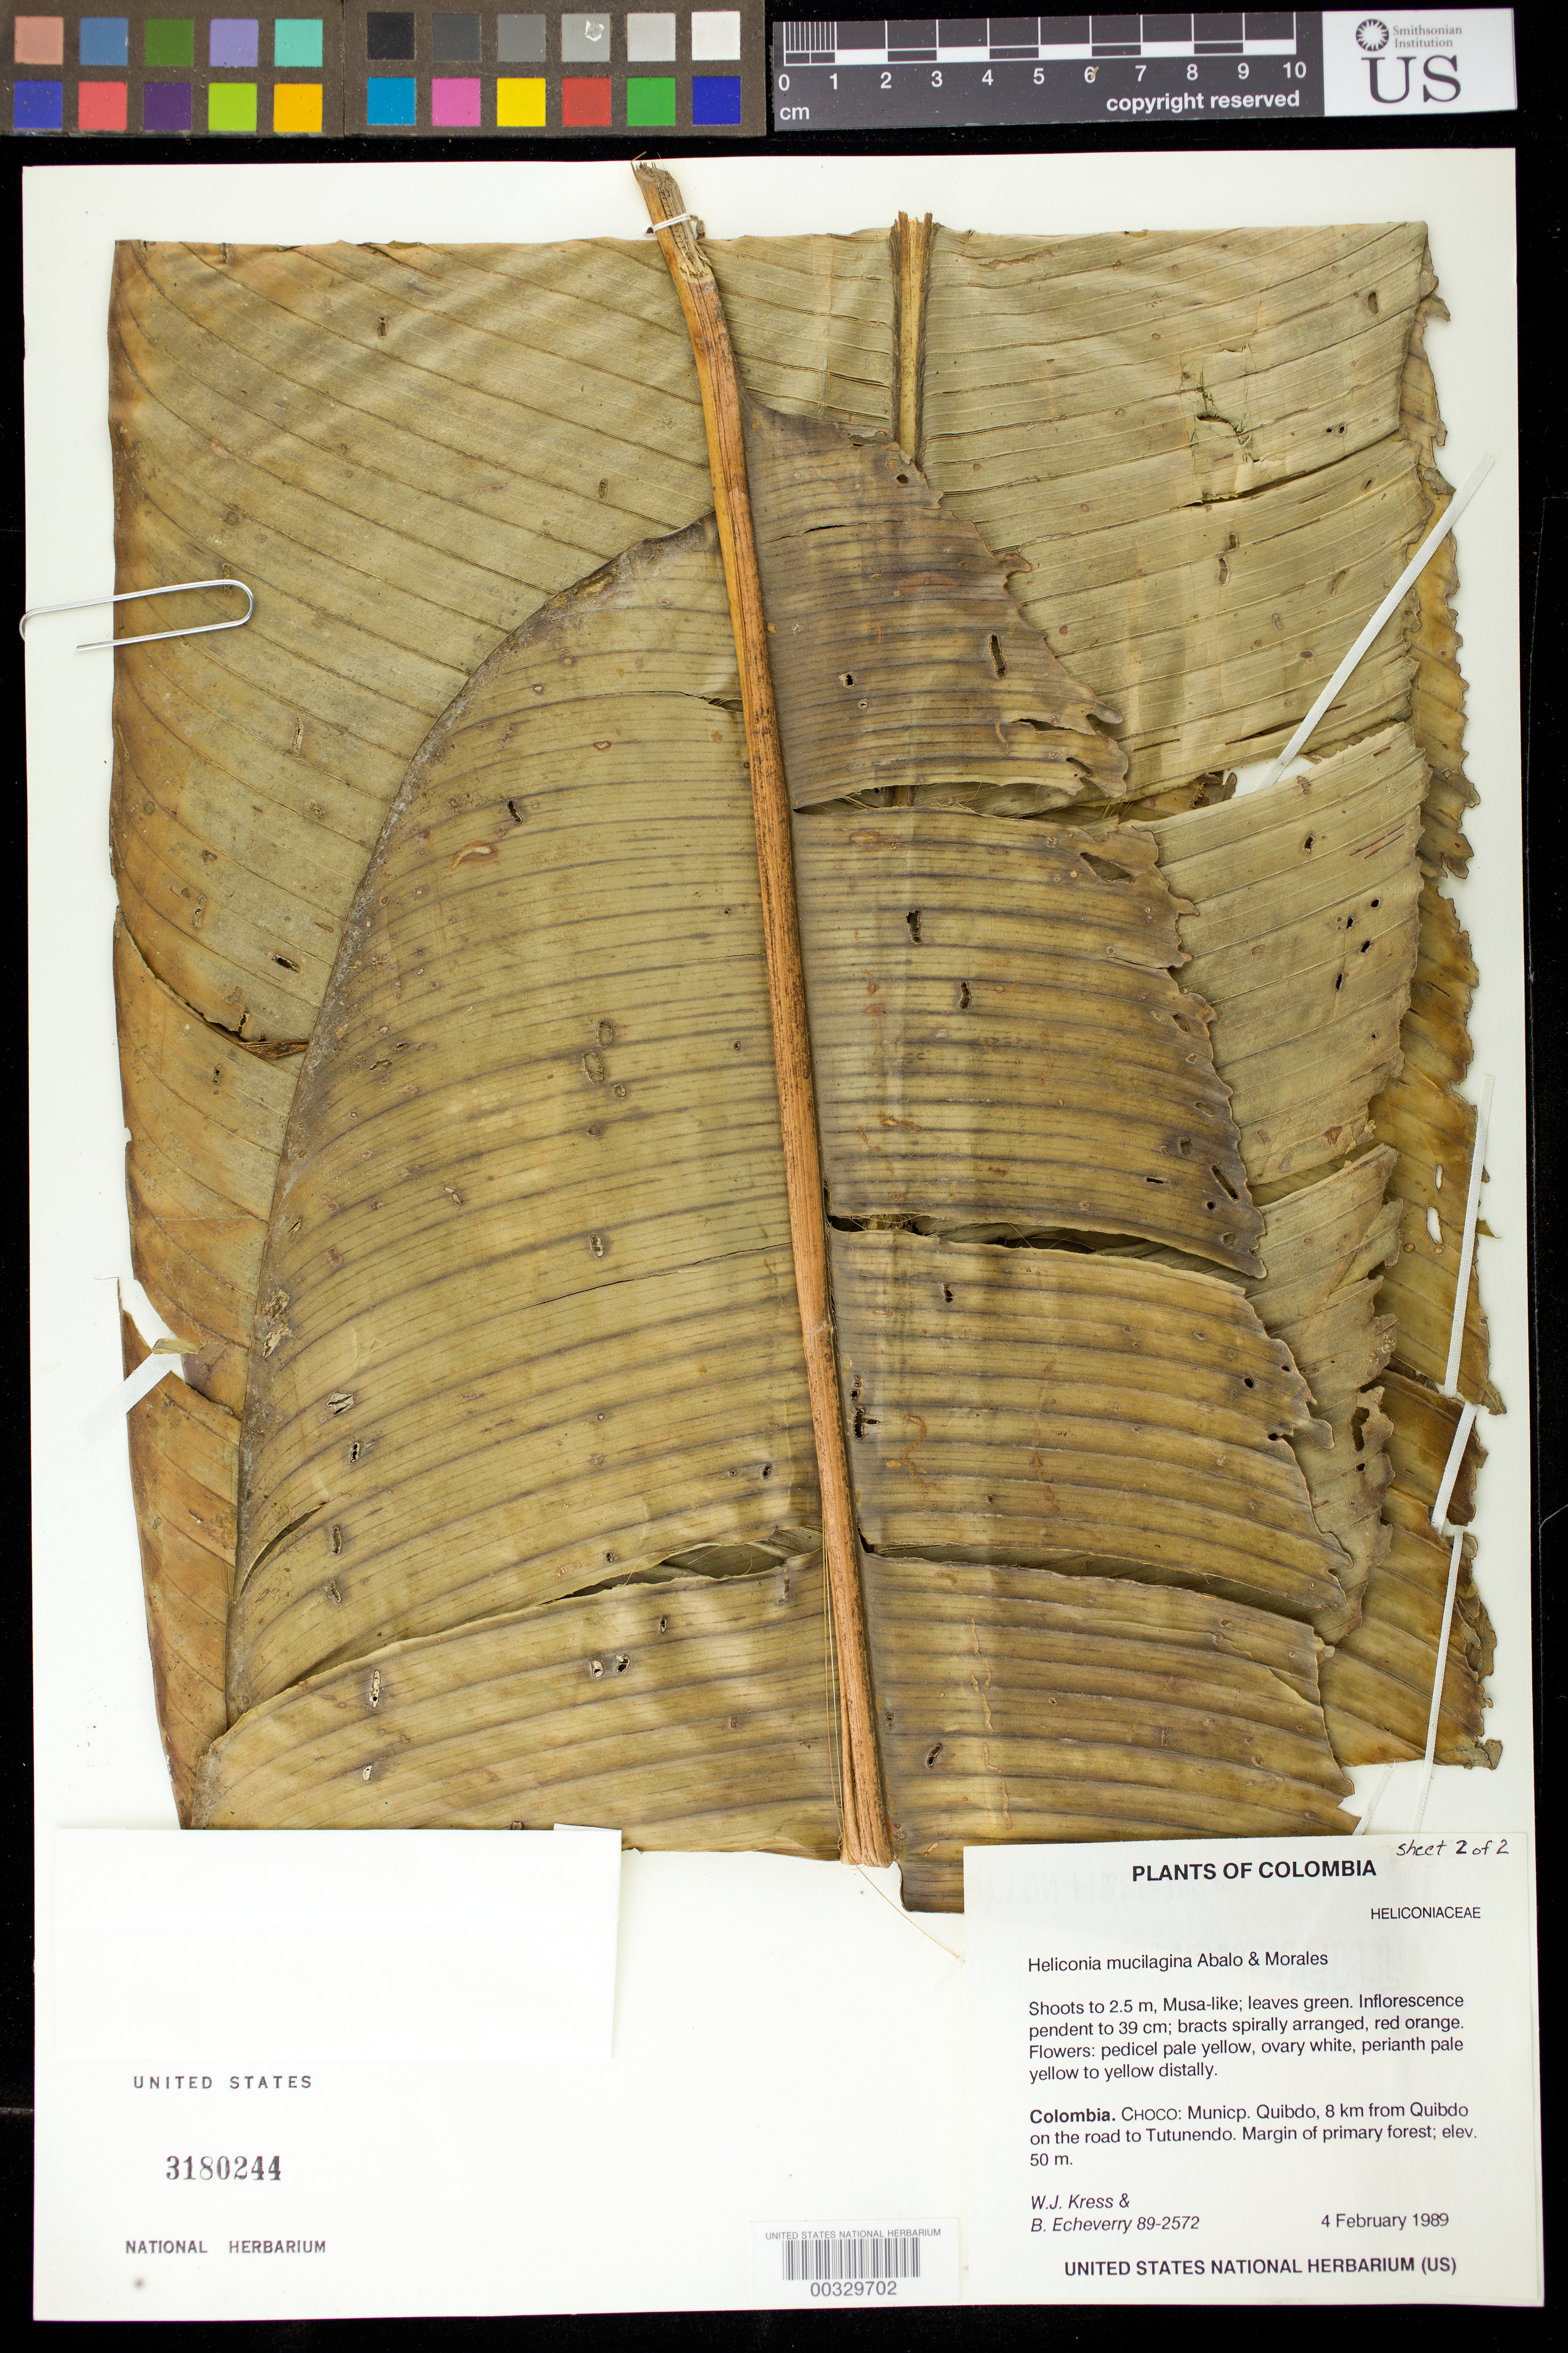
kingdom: Plantae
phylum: Tracheophyta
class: Liliopsida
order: Zingiberales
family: Heliconiaceae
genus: Heliconia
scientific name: Heliconia mucilagina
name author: Abalo & G. Morales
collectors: W. J. Kress & B. Echeverry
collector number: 89-2572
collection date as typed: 04 Feb 1989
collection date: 1989-02-04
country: Colombia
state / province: Chocó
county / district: Quibdó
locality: Mun of Quibdo, 8 km from Quibdo on road to TutUnendo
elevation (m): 50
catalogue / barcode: US 3180244